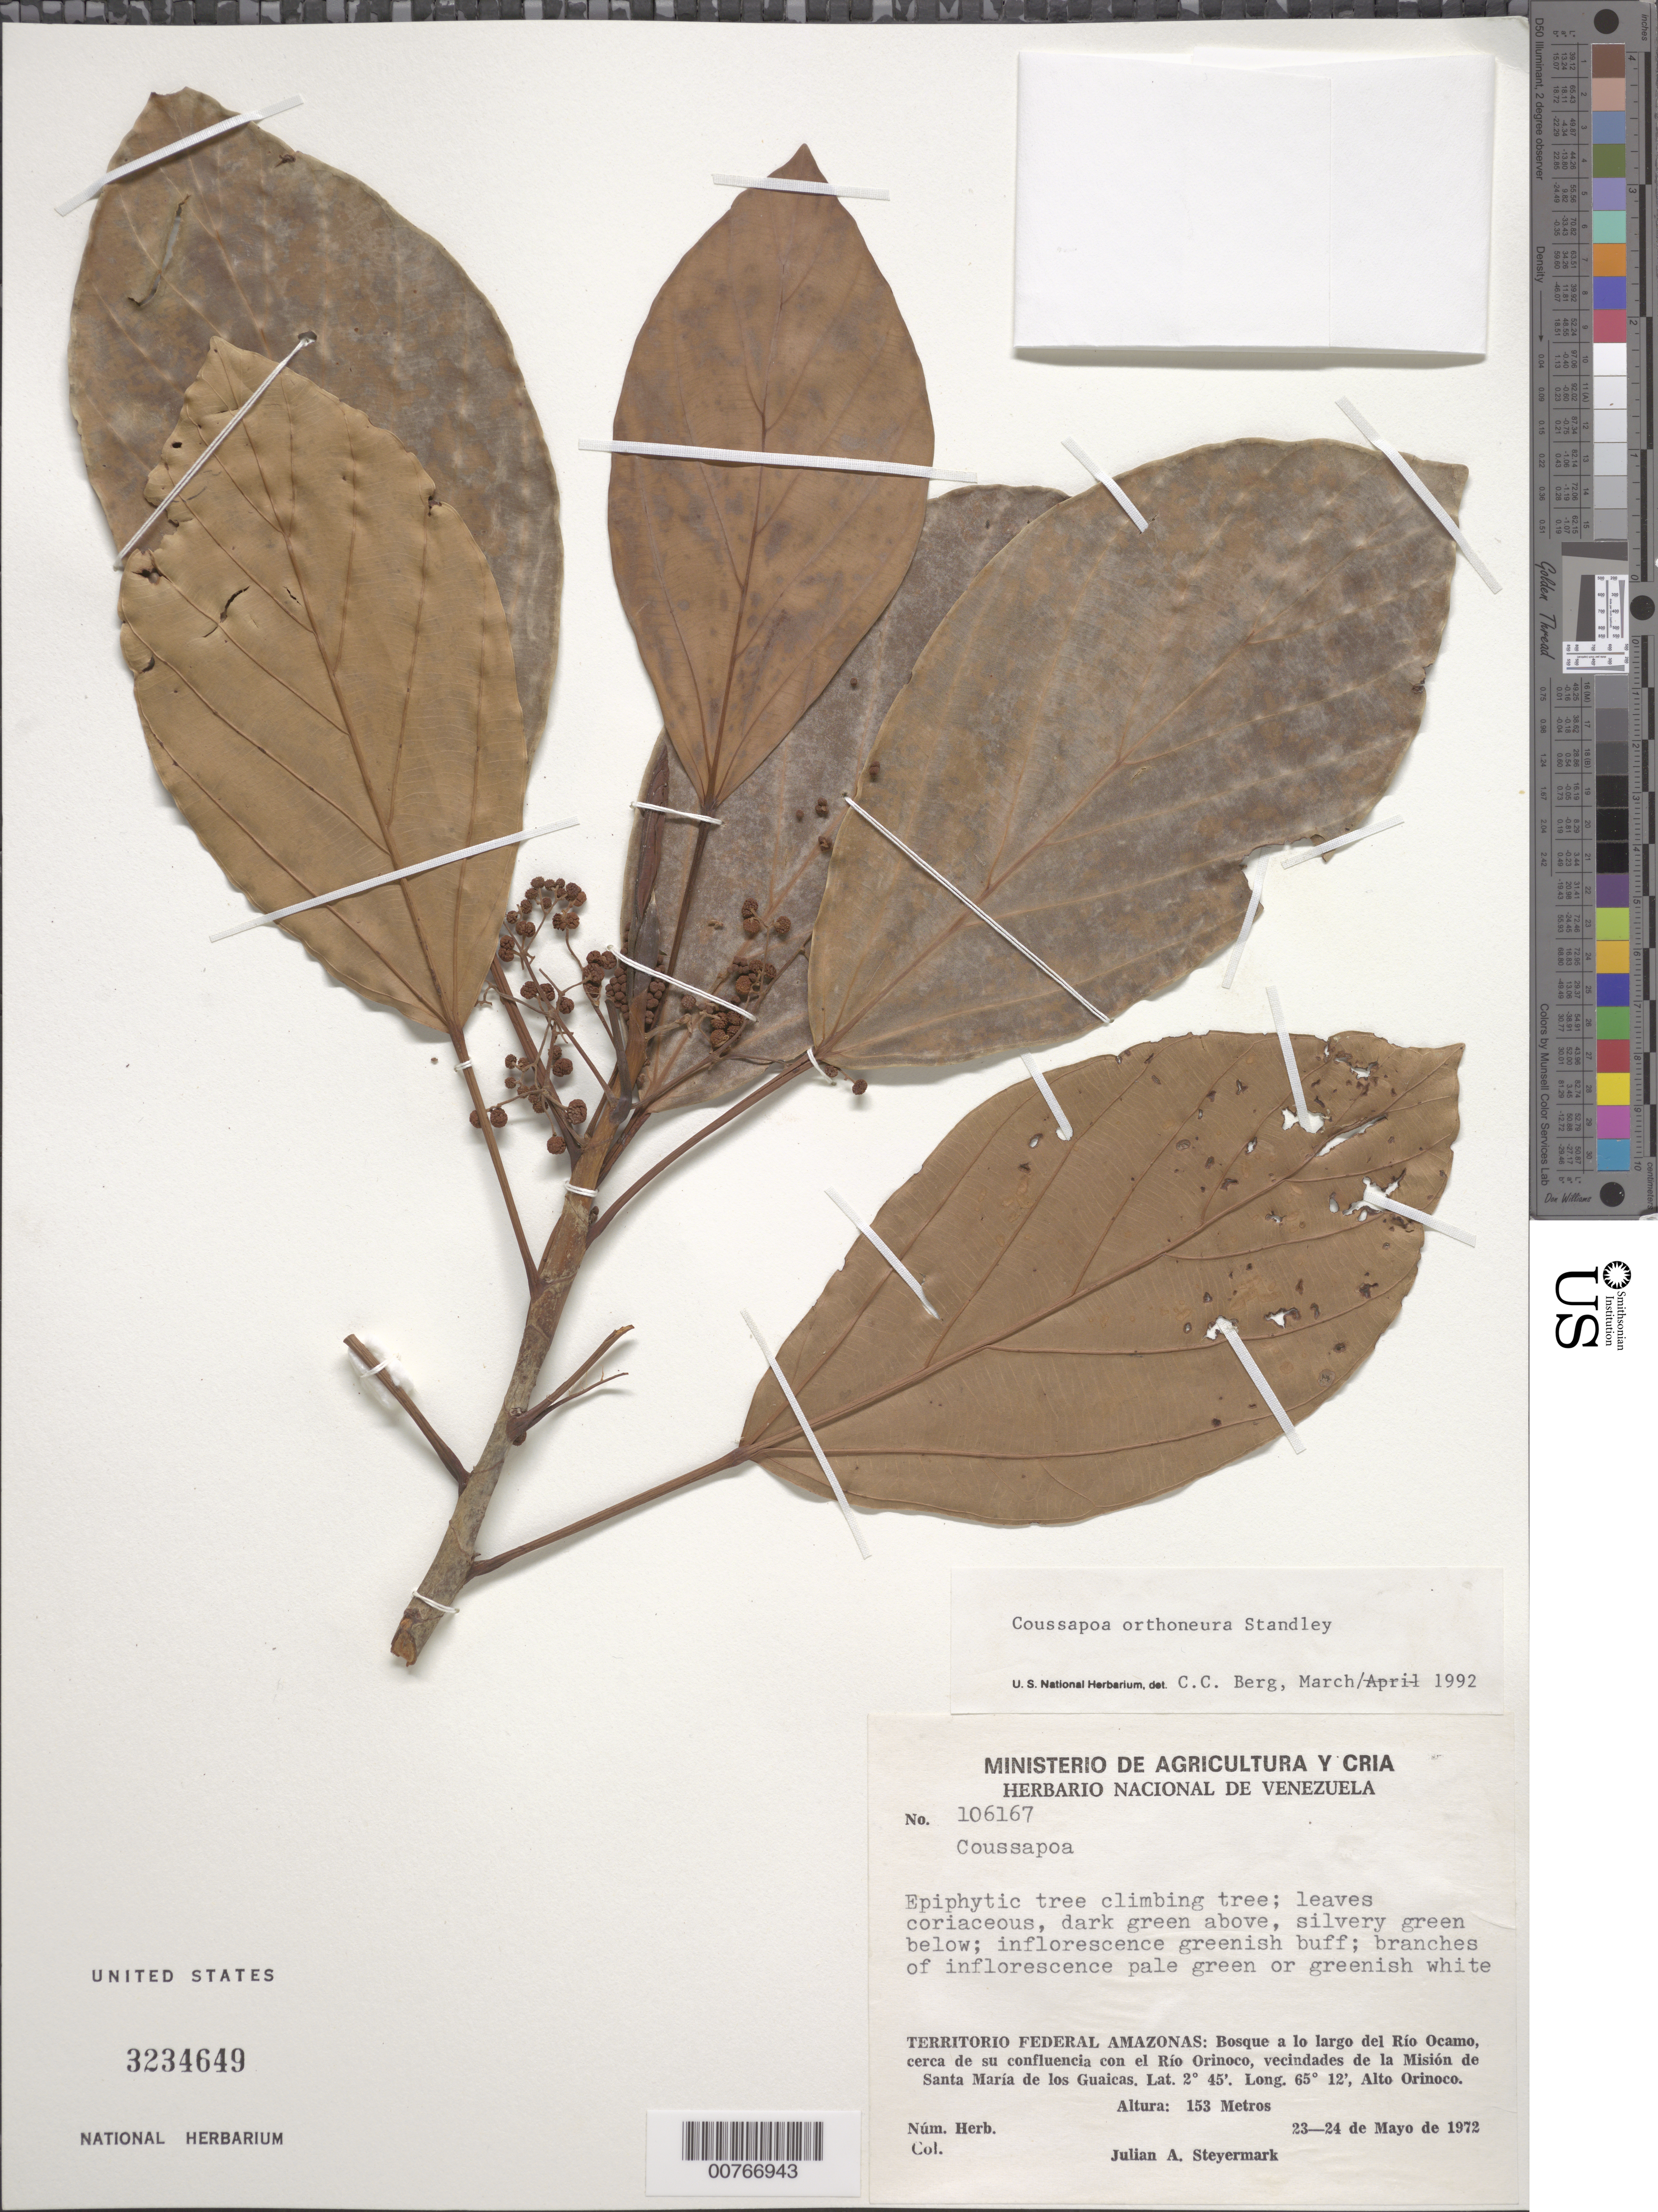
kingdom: Plantae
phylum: Tracheophyta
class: Magnoliopsida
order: Rosales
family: Urticaceae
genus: Coussapoa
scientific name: Coussapoa orthoneura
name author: Standl.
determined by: Berg, C. C.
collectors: J. Steyermark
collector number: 106167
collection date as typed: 23-May-72 to 24-May-72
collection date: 1972-05-23/1972-05-24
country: Venezuela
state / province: Amazonas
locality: Río Ocamo, near confluence with Río Orinoco, vic of Misión de Santa María de los Guaicas; Alto Orinoco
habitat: Forest along river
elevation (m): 153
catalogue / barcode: US 3234649